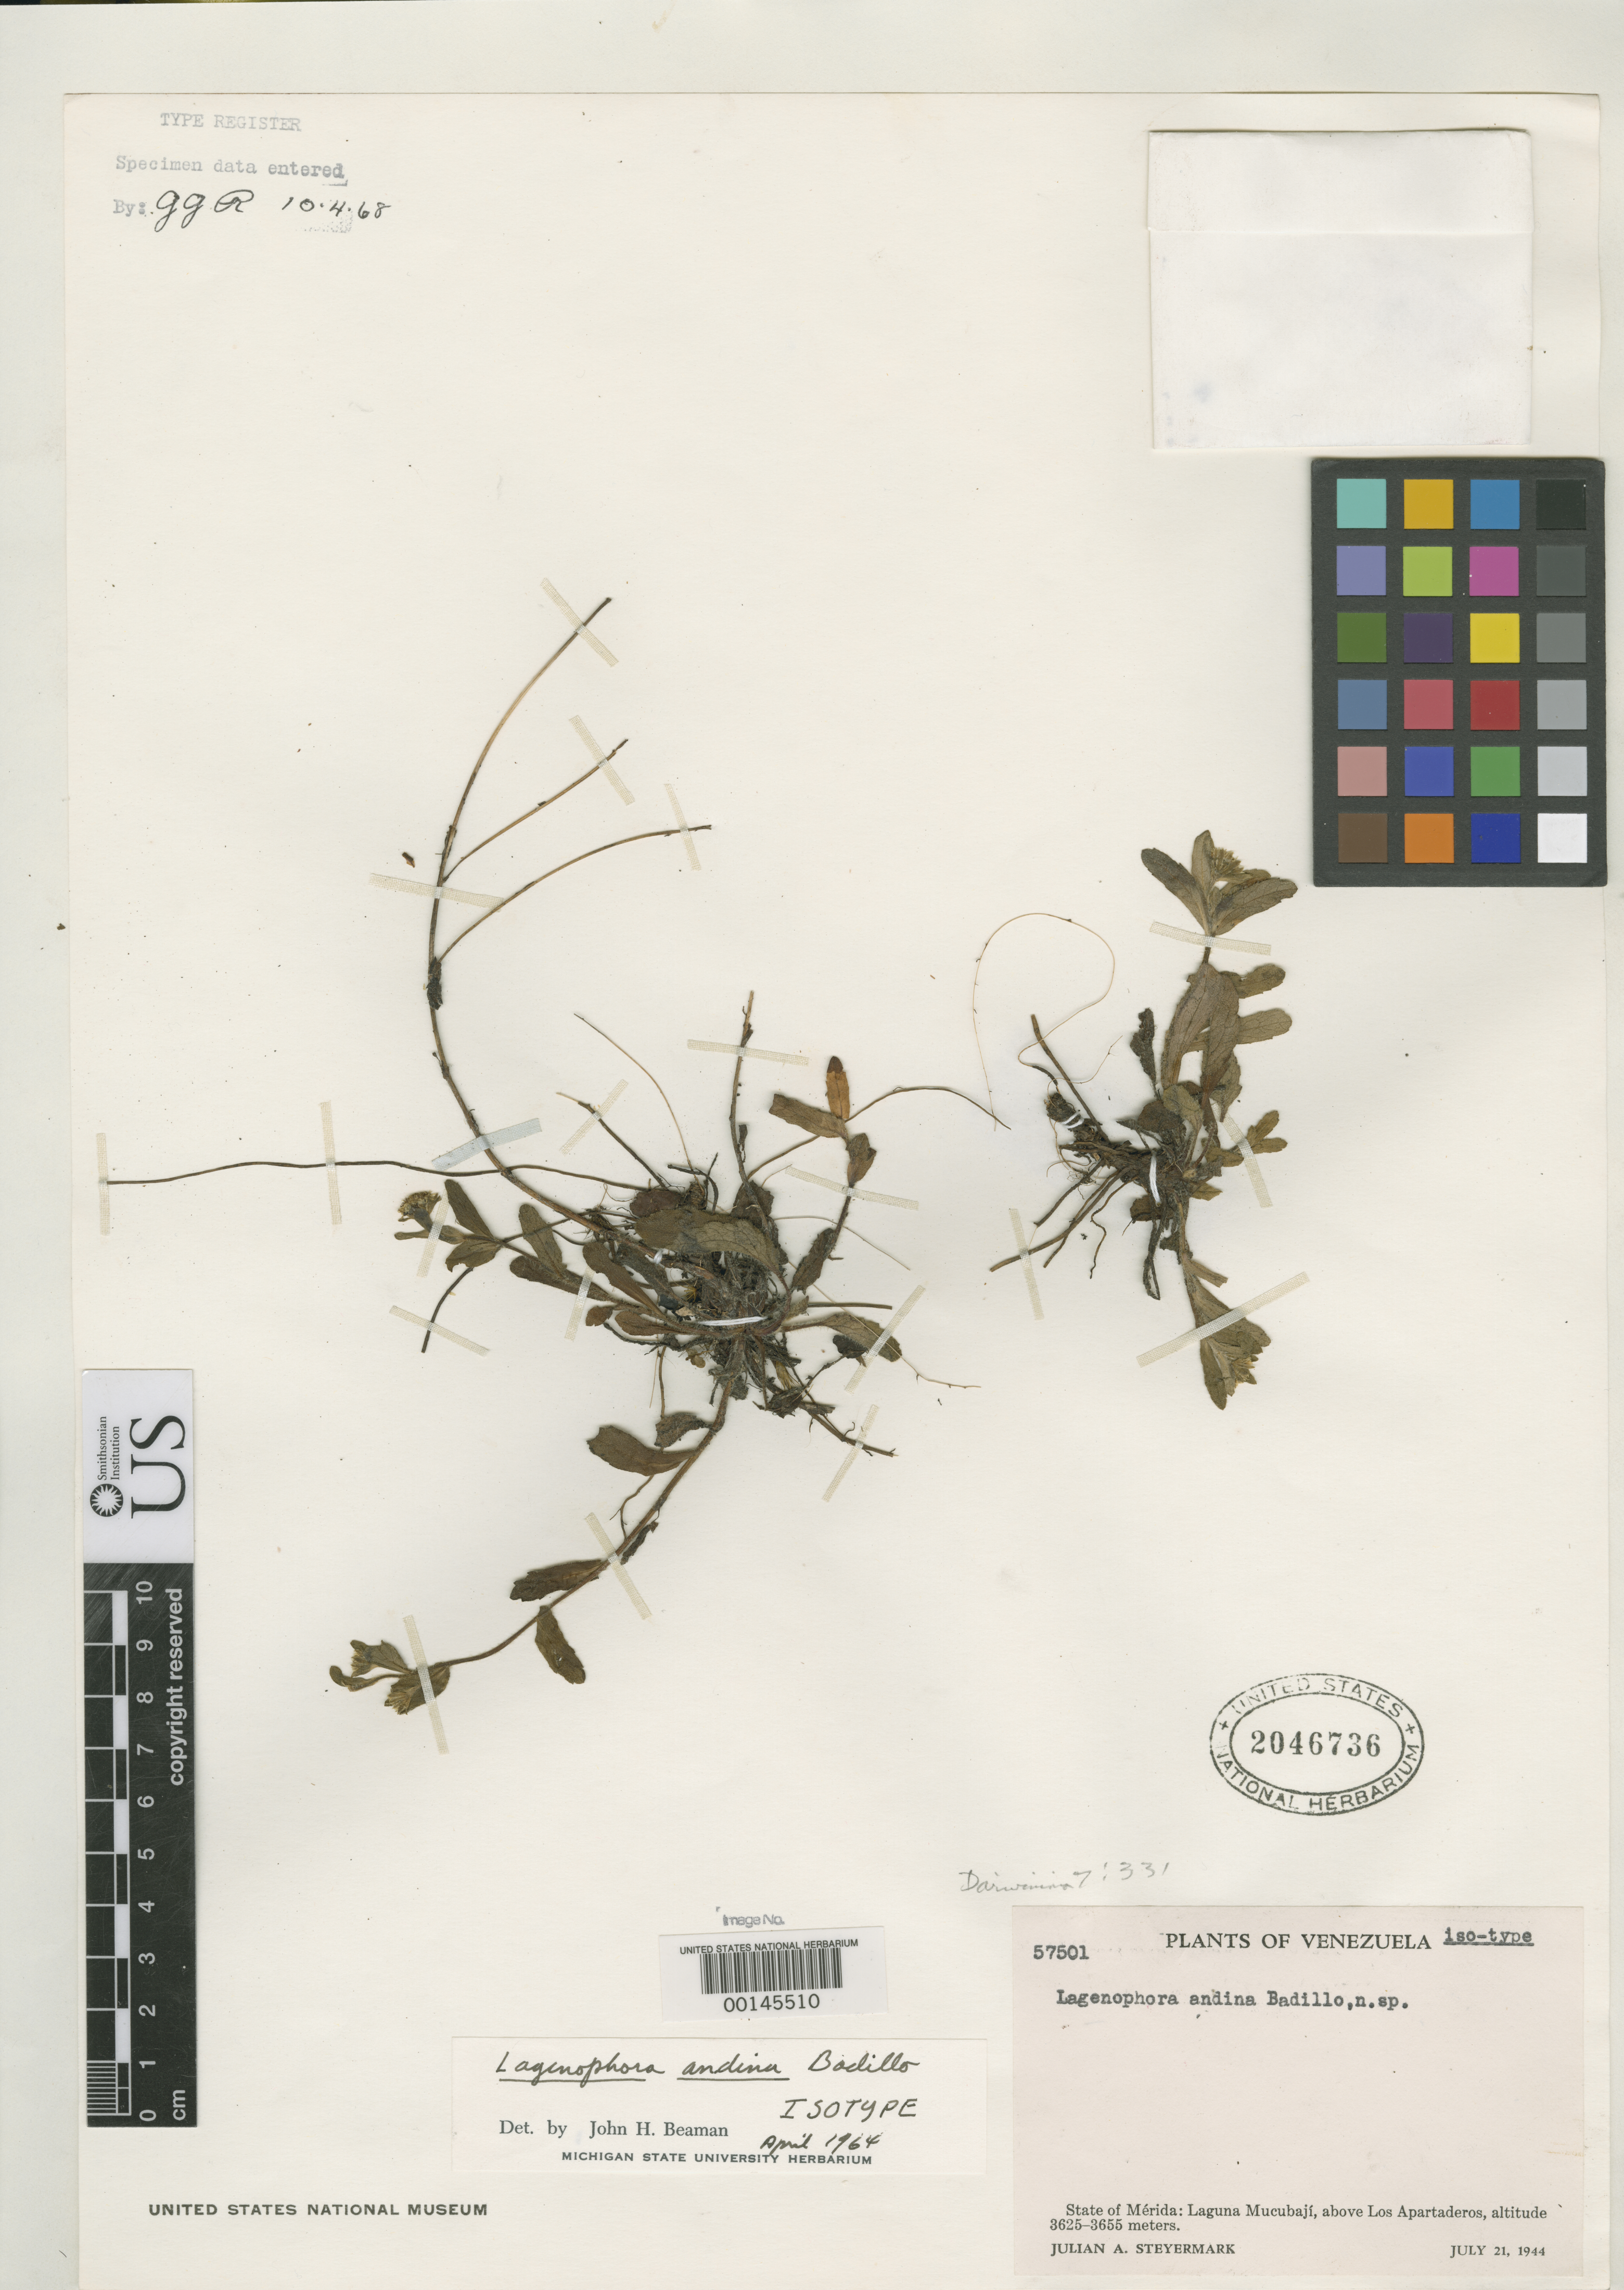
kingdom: Plantae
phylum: Tracheophyta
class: Magnoliopsida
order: Asterales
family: Asteraceae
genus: Lagenophora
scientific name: Lagenophora andina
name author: V.M. Badillo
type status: Isotype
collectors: J. Steyermark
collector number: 57501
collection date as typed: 21 Jul 1944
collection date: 1944-07-21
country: Venezuela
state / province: Mérida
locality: Laguna Mucubaif, above Los Apartaderos.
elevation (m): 3625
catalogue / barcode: US 2046736